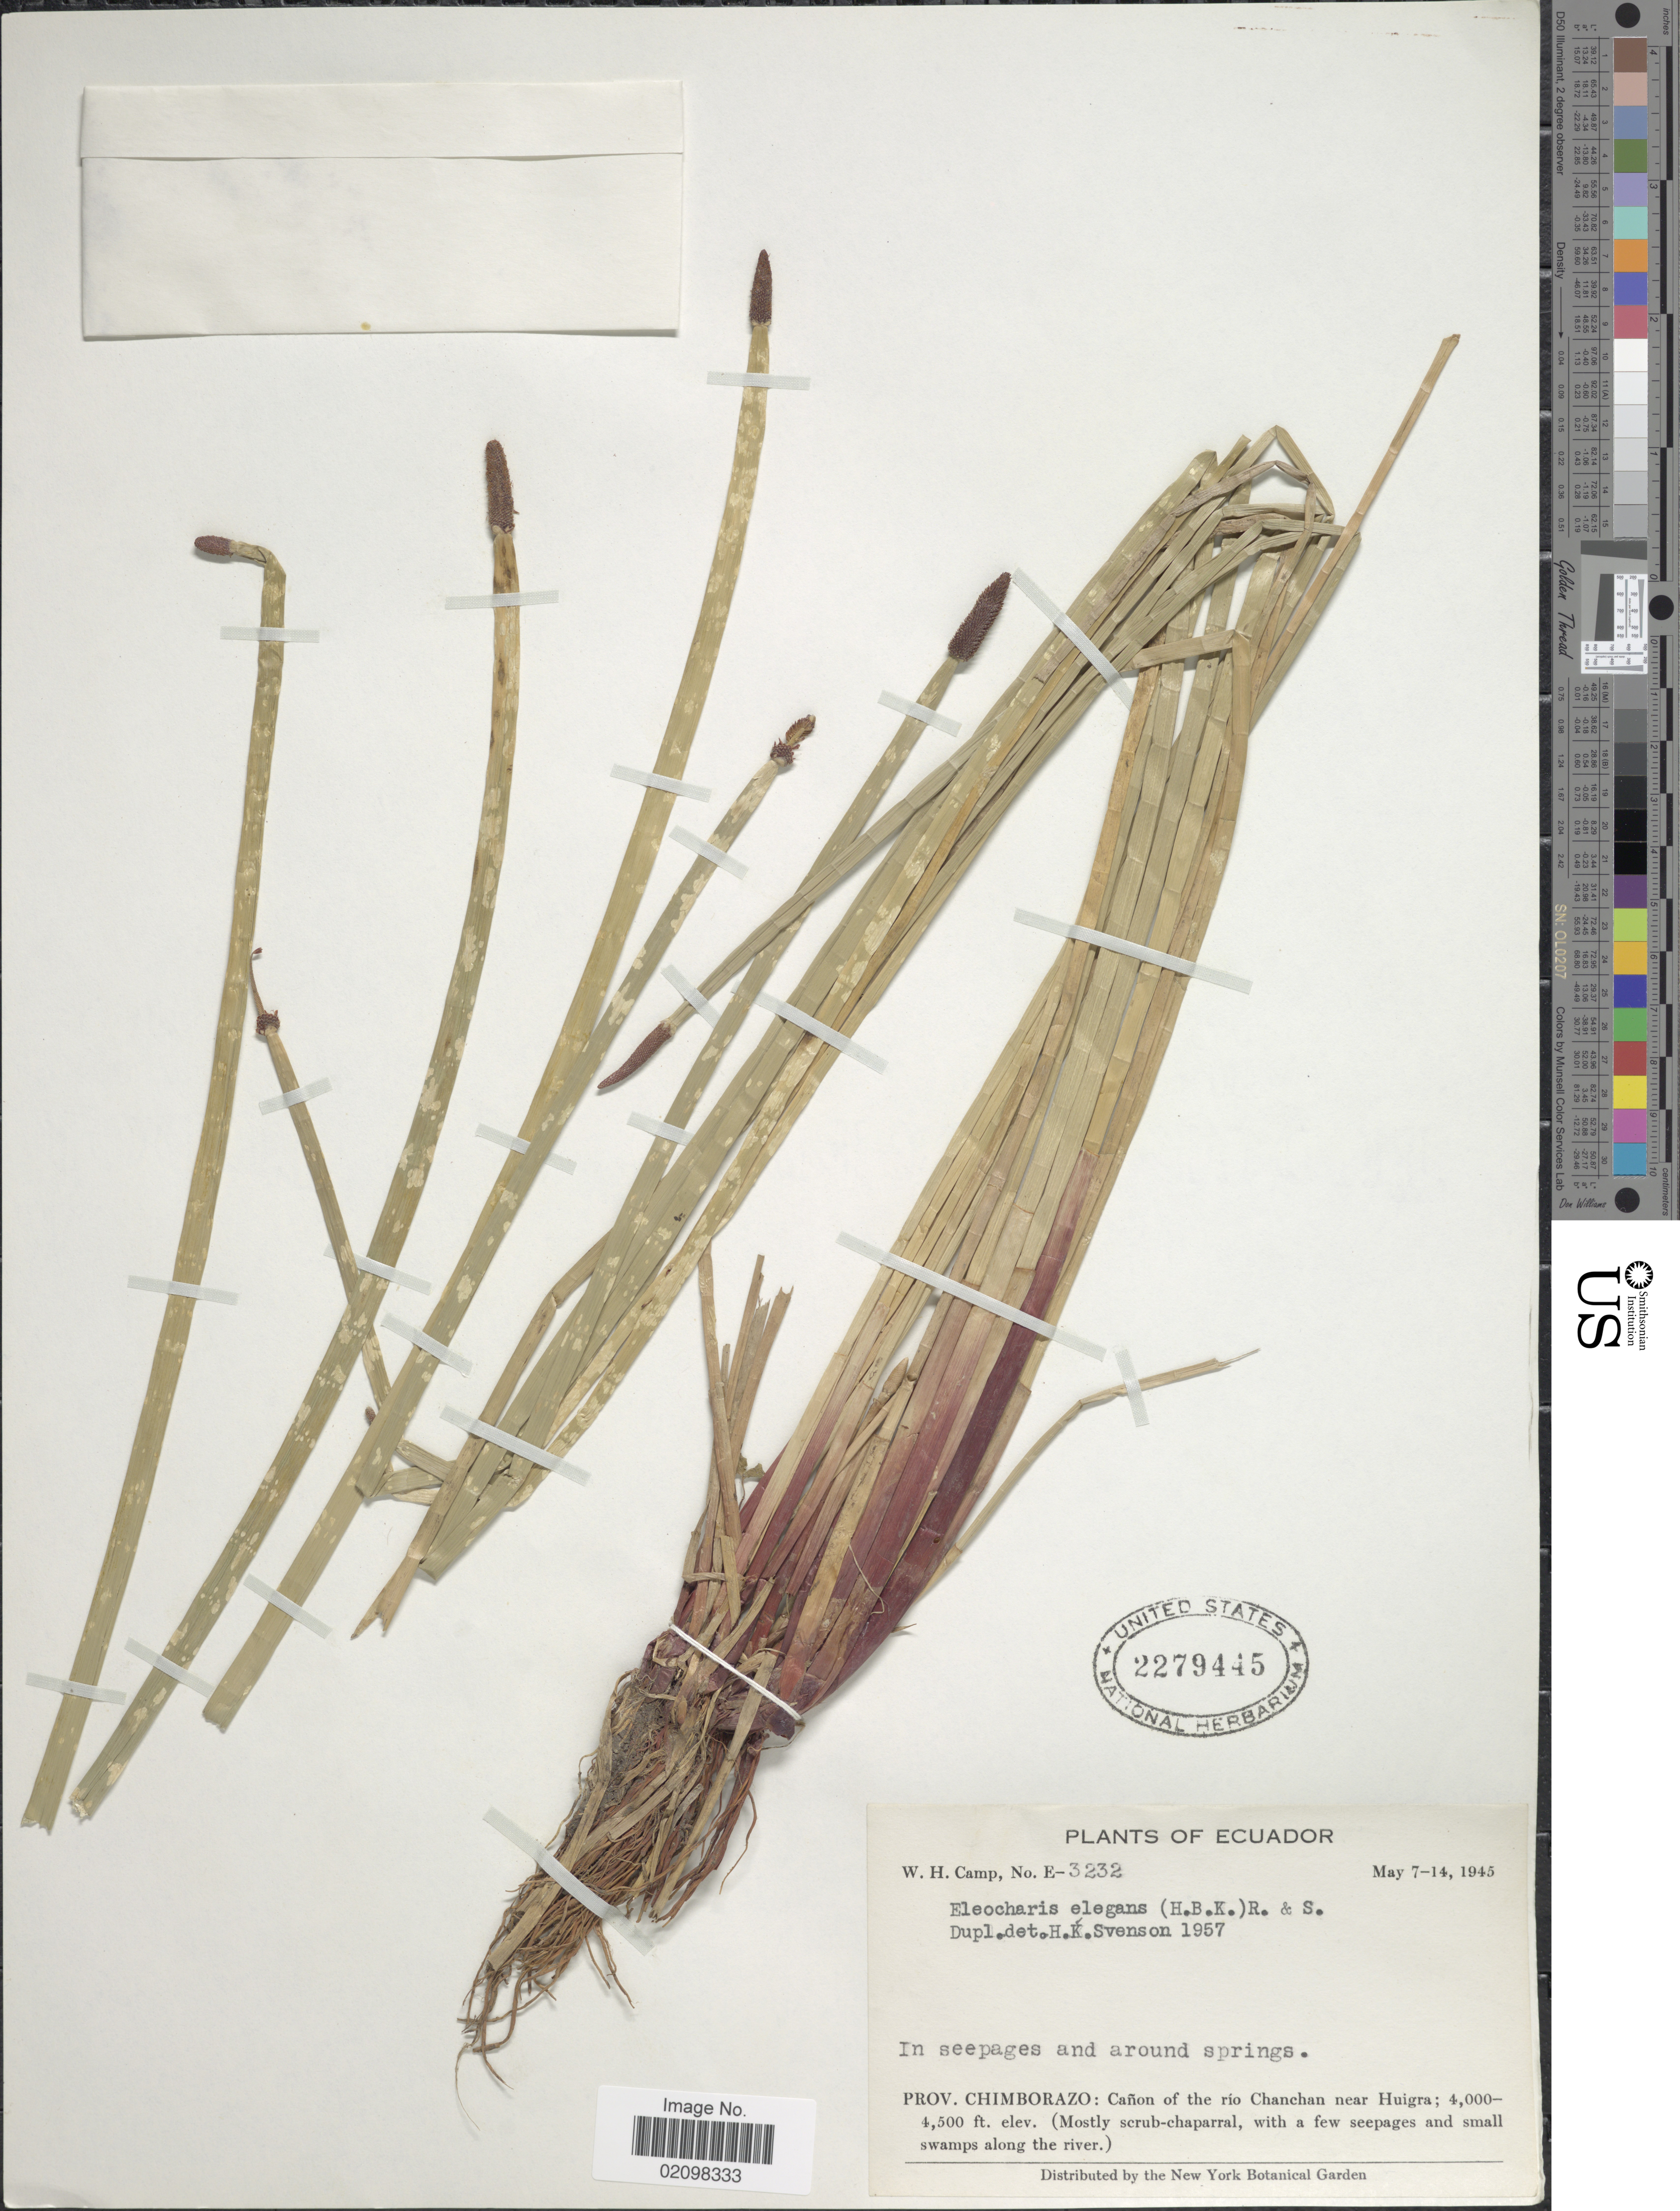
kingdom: Plantae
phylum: Tracheophyta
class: Liliopsida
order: Poales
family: Cyperaceae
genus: Eleocharis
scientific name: Eleocharis elegans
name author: (Kunth) Roem. & Schult.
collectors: W. H. Camp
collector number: E-3232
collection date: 1945-05-07/1945-05-14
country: Ecuador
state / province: Chimborazo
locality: Cañon of the río Chanchan near Huigra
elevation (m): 1219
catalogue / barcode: US 2279445